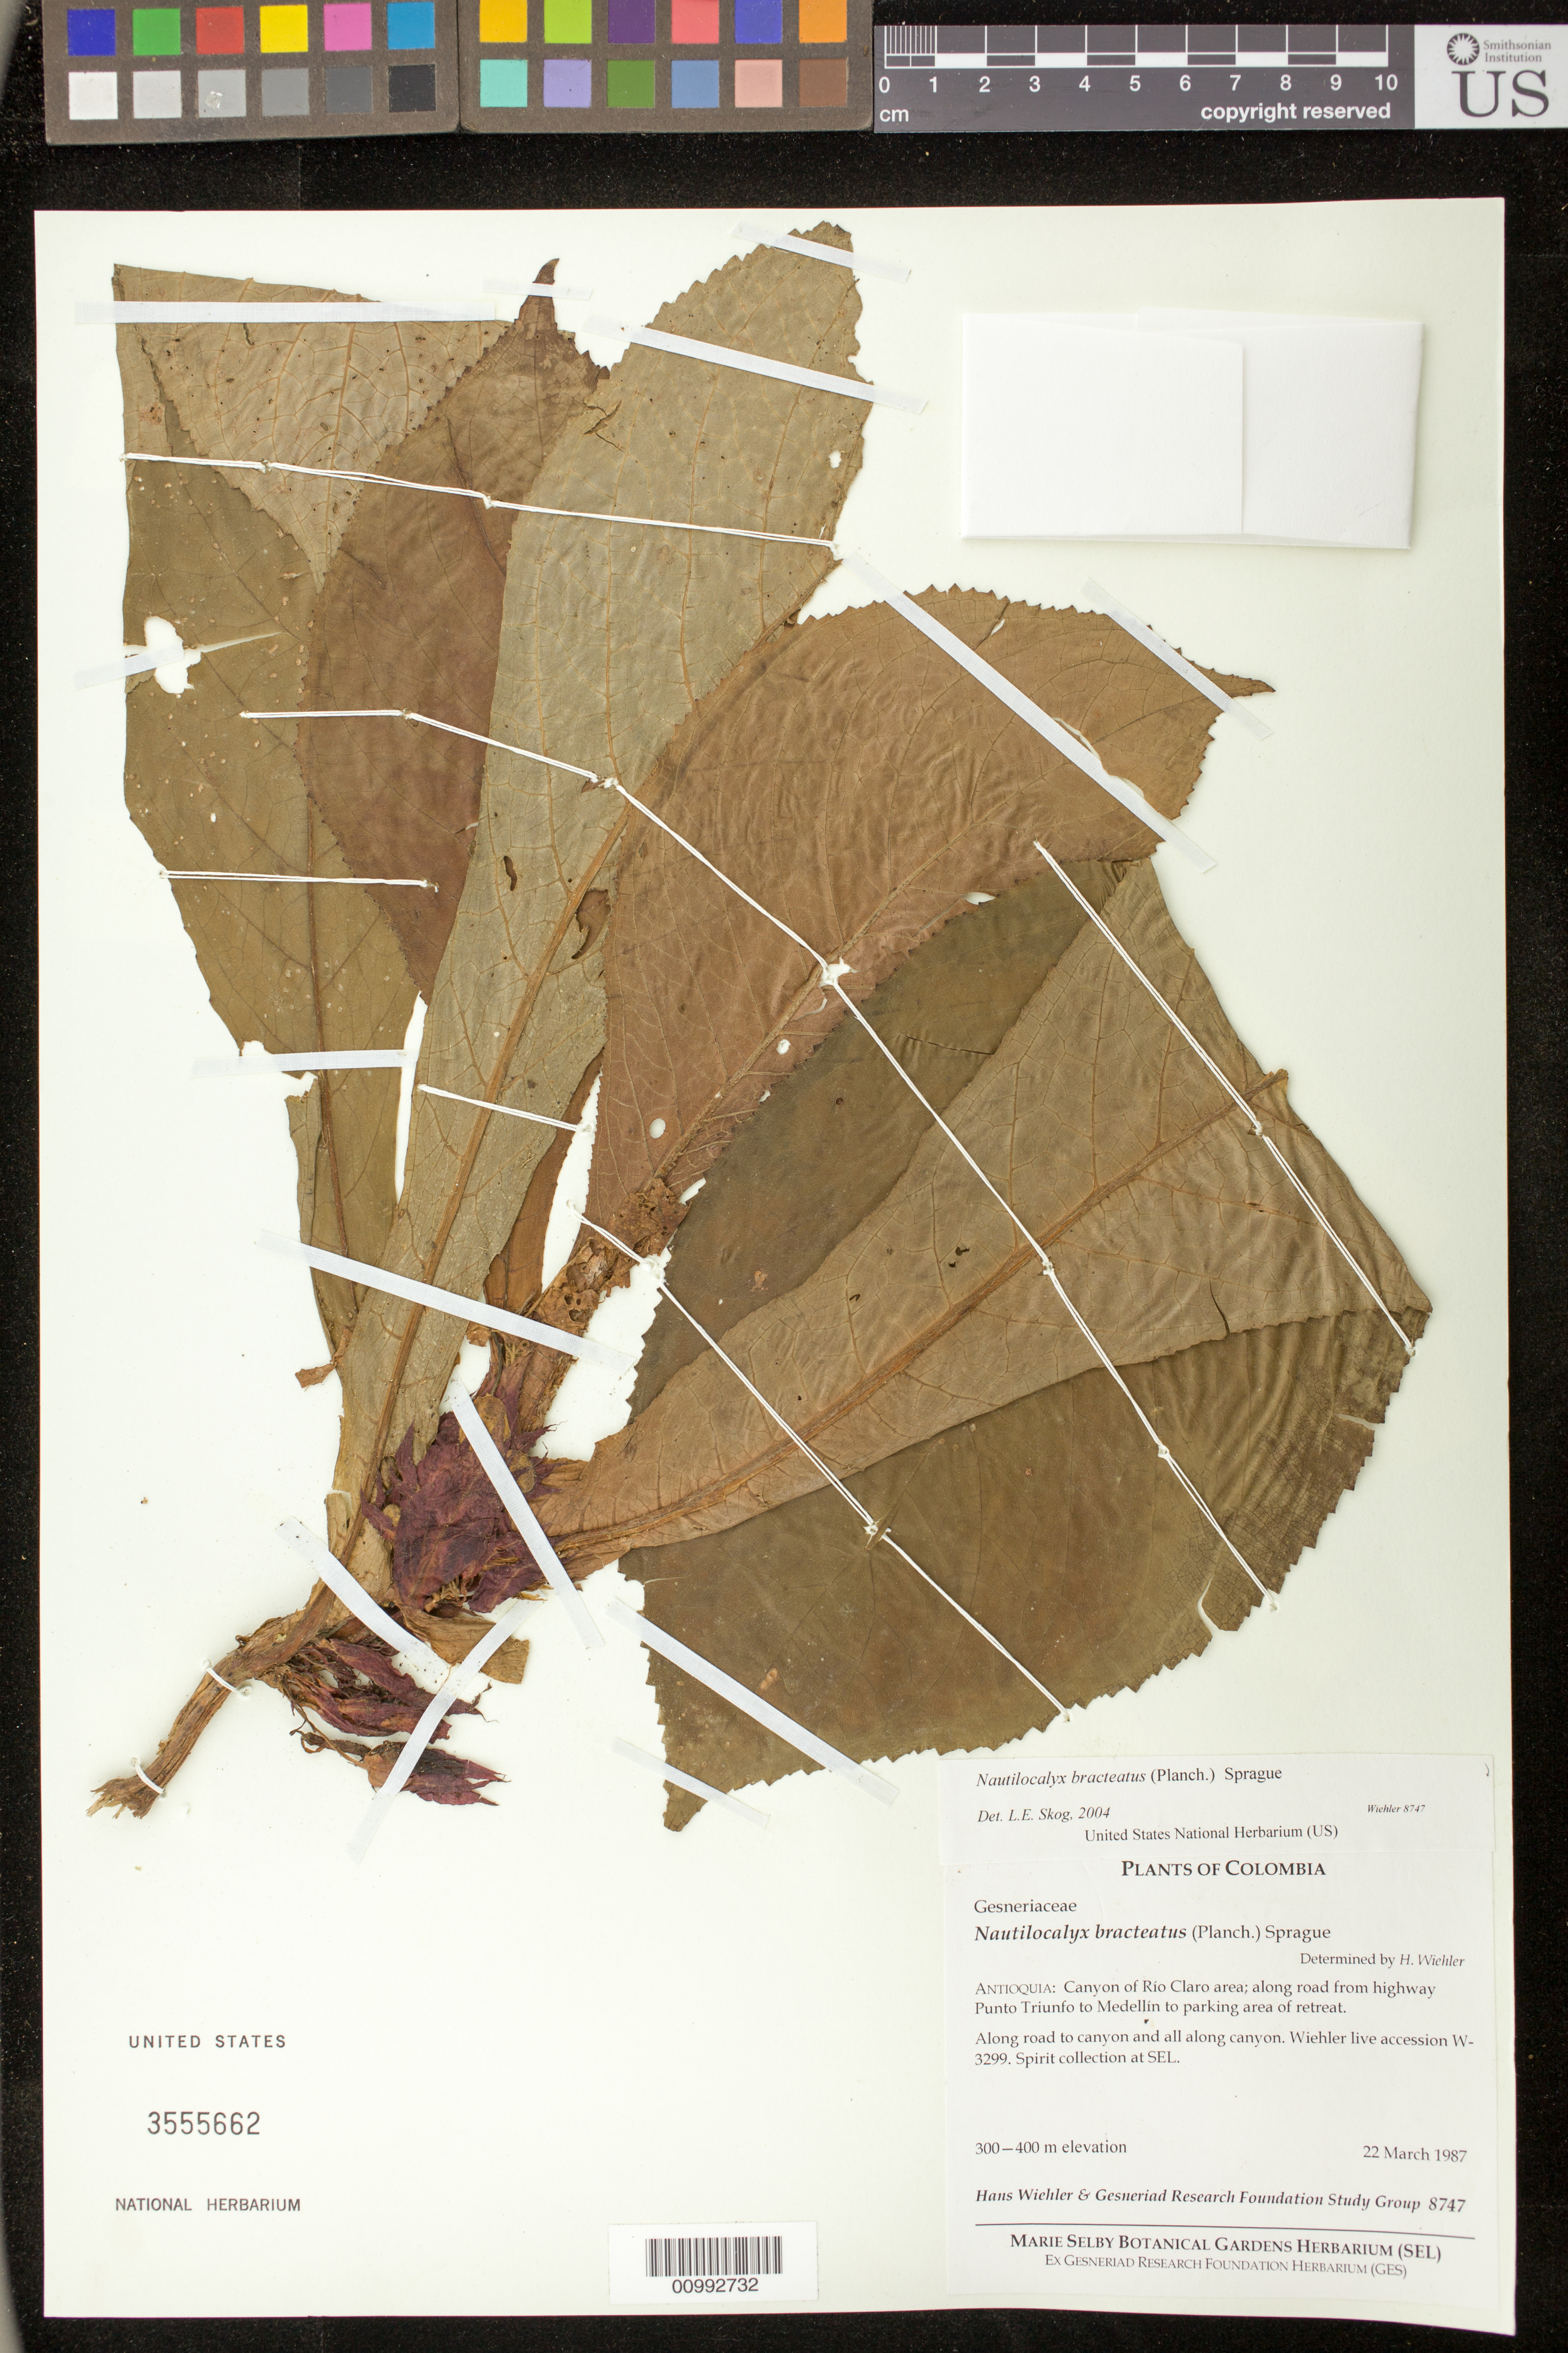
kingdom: Plantae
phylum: Tracheophyta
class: Magnoliopsida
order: Lamiales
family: Gesneriaceae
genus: Nautilocalyx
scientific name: Nautilocalyx bracteatus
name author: (Planch.) Sprague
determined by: Skog, Laurence E.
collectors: H. J. Wiehler & GRF Study Group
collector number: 8747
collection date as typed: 22 Mar 1987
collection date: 1987-03-22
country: Colombia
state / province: Antioquia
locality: Antioquia: canyon of Rio Claro area; along road from highway Punto Triunfo to Medellín to parking area of retreat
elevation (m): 300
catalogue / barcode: US 3555662